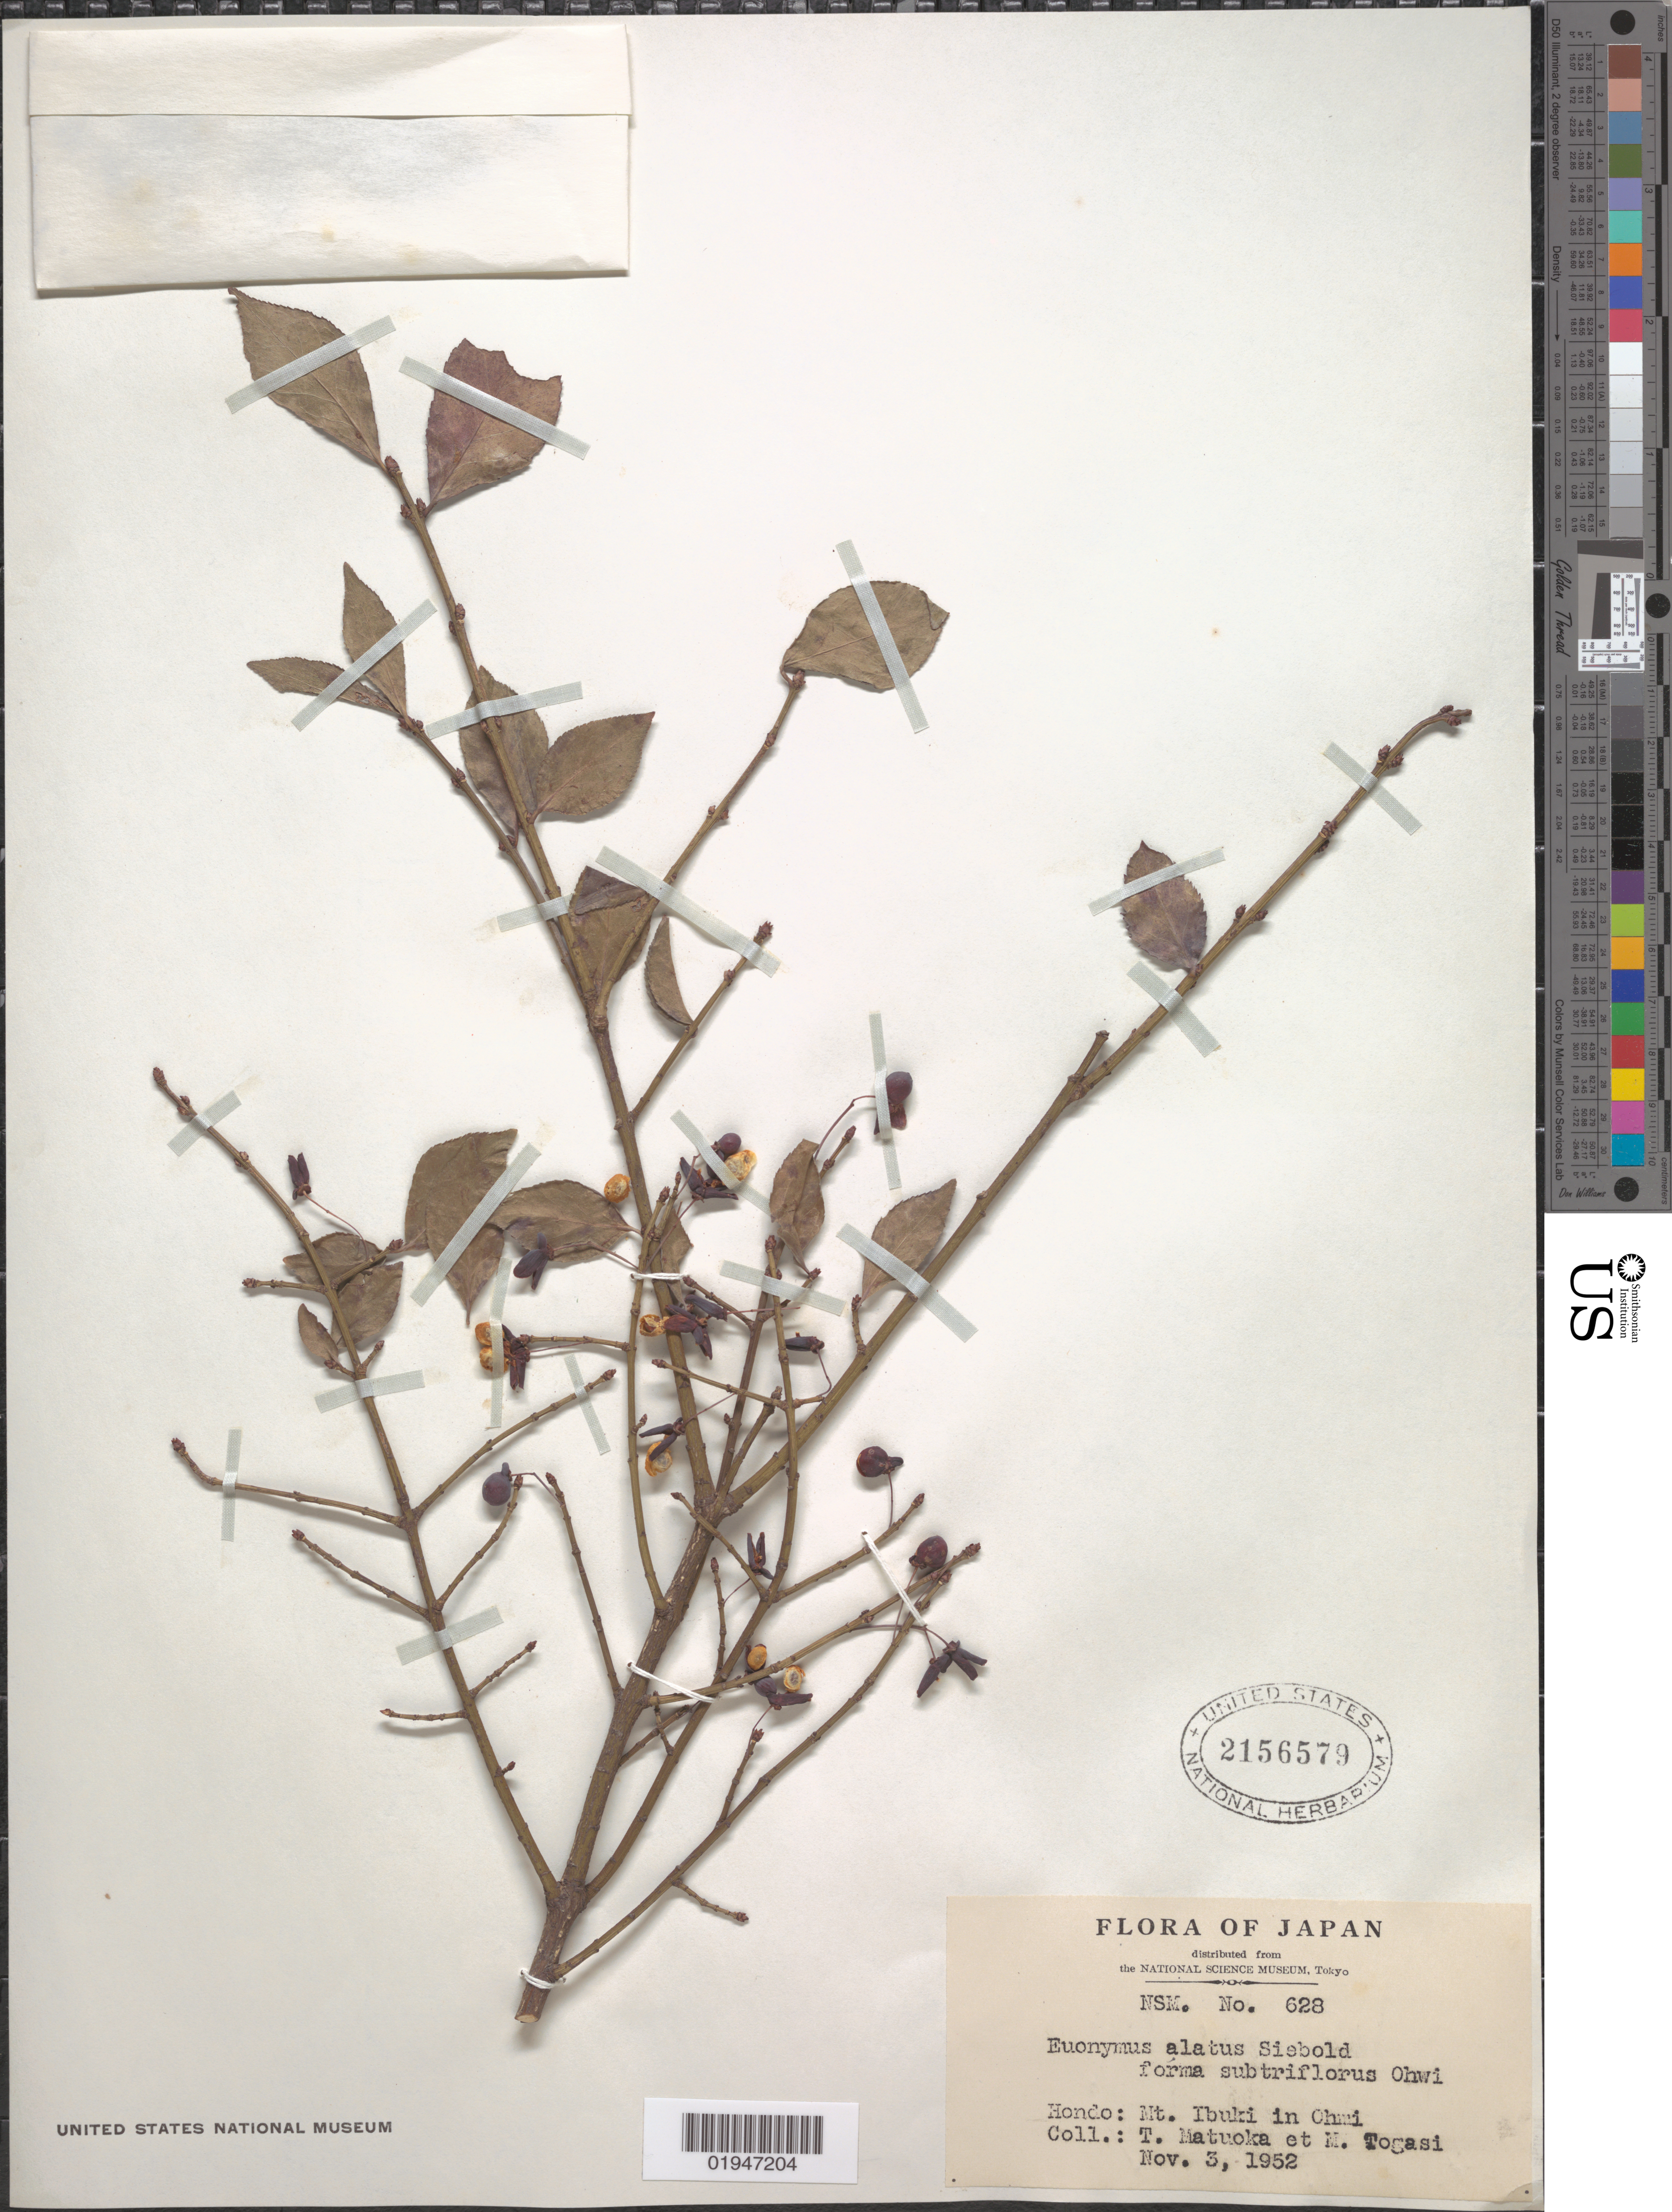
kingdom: Plantae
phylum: Tracheophyta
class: Magnoliopsida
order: Celastrales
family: Celastraceae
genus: Euonymus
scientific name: Euonymus alatus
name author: (Thunb.) Siebold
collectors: T. Matuoka & N. Togasi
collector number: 628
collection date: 1952-11-03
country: Japan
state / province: Siga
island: Honshu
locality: Hondo [Honshu], Mt. Ibuki in Ohmi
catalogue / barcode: US 2156579